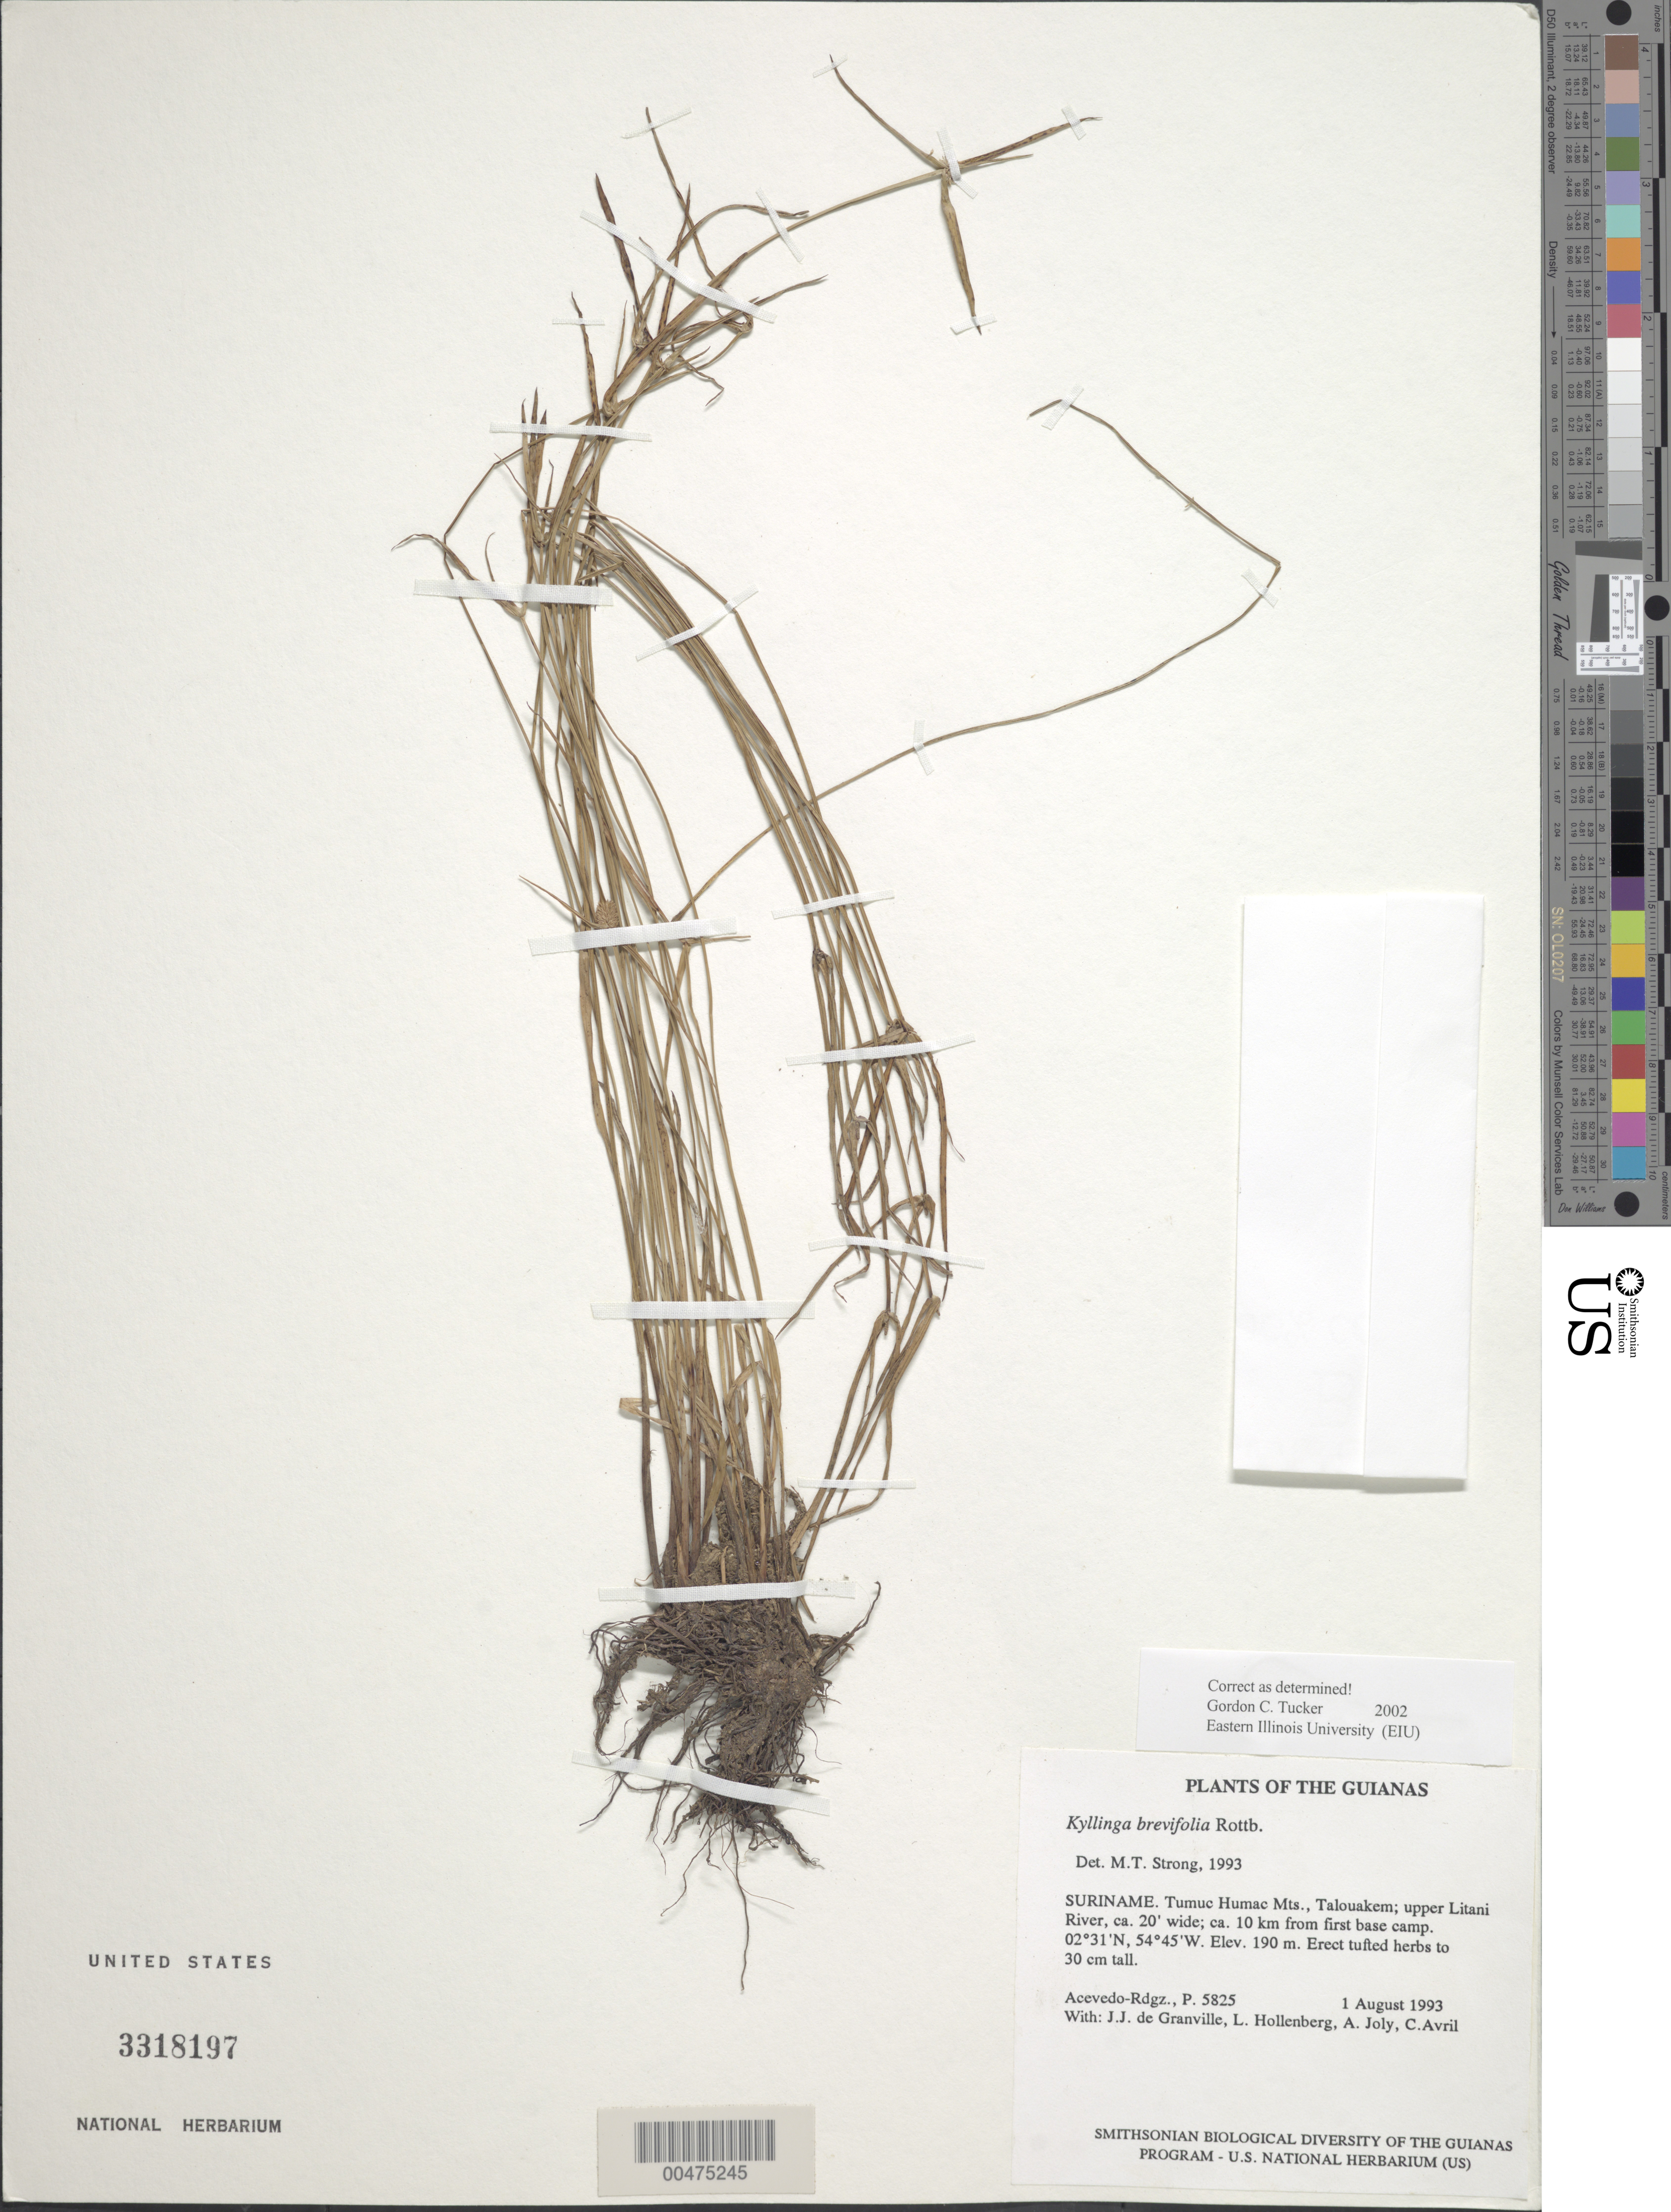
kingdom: Plantae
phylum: Tracheophyta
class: Liliopsida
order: Poales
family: Cyperaceae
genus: Cyperus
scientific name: Cyperus brevifolius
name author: (Rottb.) Hassk.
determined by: Strong, M. T., (US), Smithsonian Institution - National Museum of Natural History (UNITED STATES)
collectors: P. Acevedo-Rodr., J.-J. de Granville, A. Joly, A. Boyer & L. Hollenberg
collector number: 5825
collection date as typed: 01 Aug 1993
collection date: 1993-08-01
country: Suriname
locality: Tumuc Humac Mts., Talouakem; upper Litani River, ca. 20' wide; ca. 10 km from first base camp.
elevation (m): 190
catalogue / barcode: US 3318197